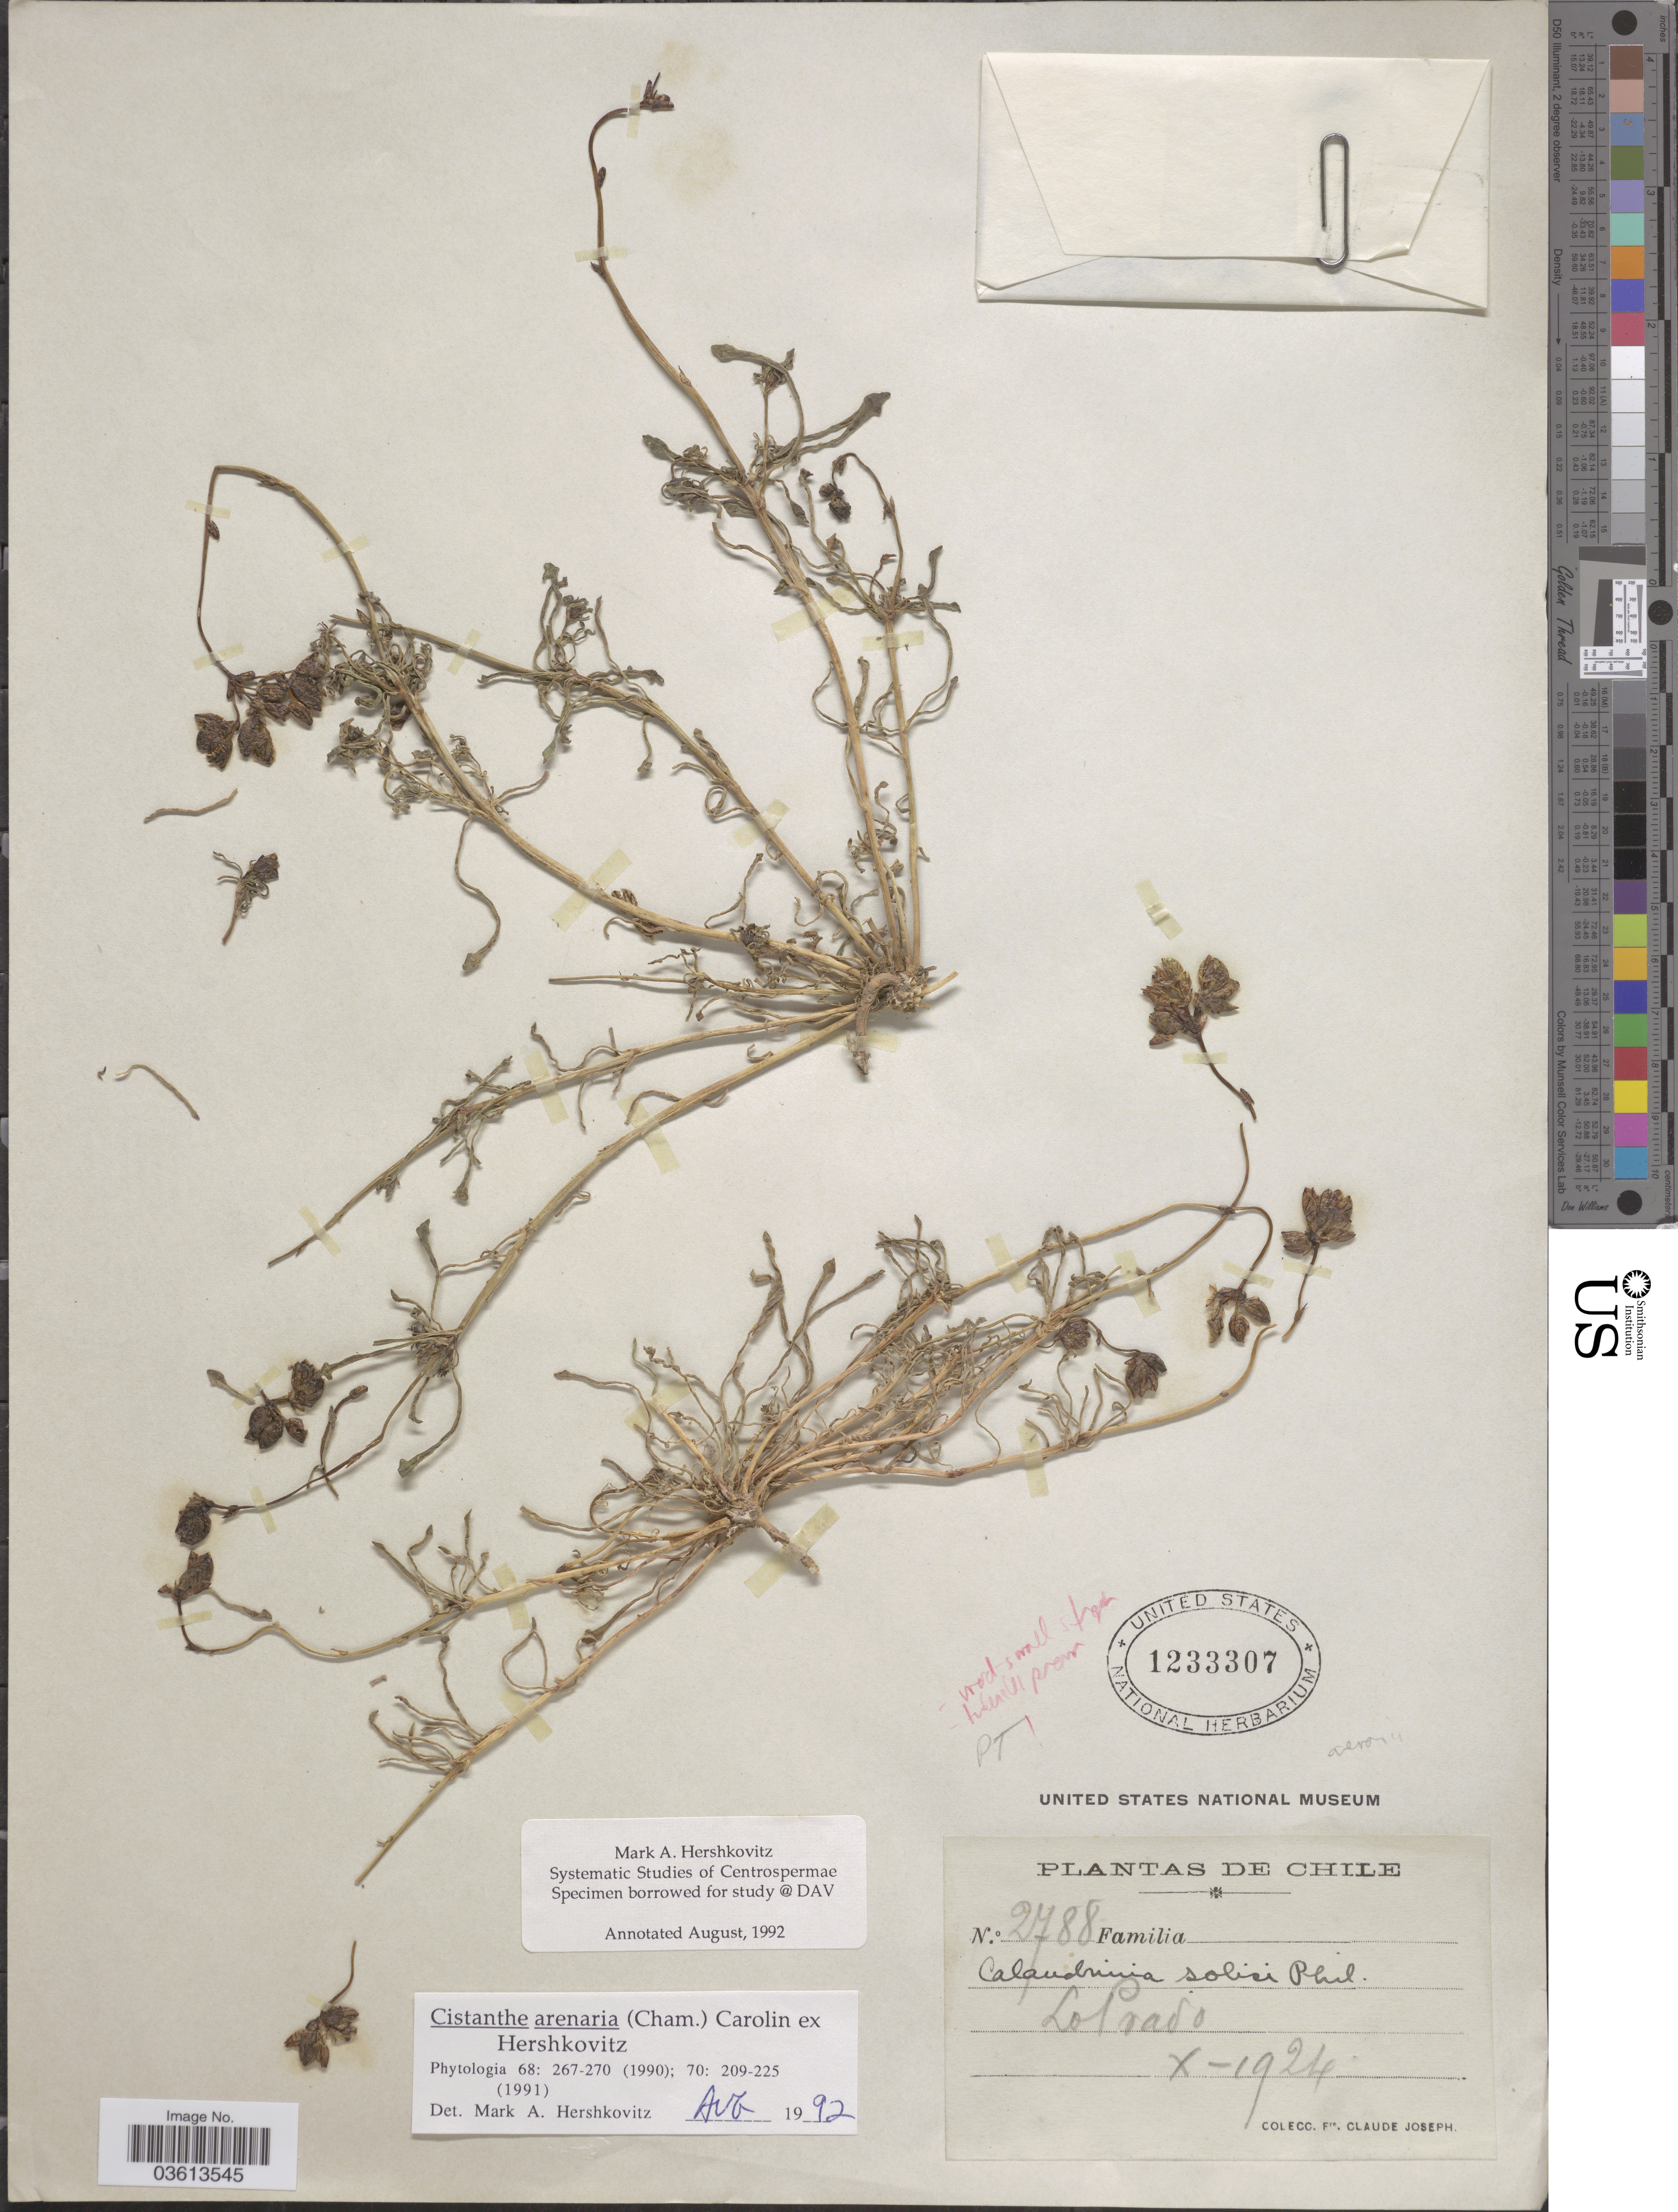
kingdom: Plantae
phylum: Tracheophyta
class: Magnoliopsida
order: Caryophyllales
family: Montiaceae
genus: Cistanthe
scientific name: Cistanthe arenaria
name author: (Cham.) Carolin ex Hershk.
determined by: Hershkovitz, M. A.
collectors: Bro. Claude-Joseph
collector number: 2788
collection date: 1924-10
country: Chile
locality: Lo Prado.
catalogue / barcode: US 1233307